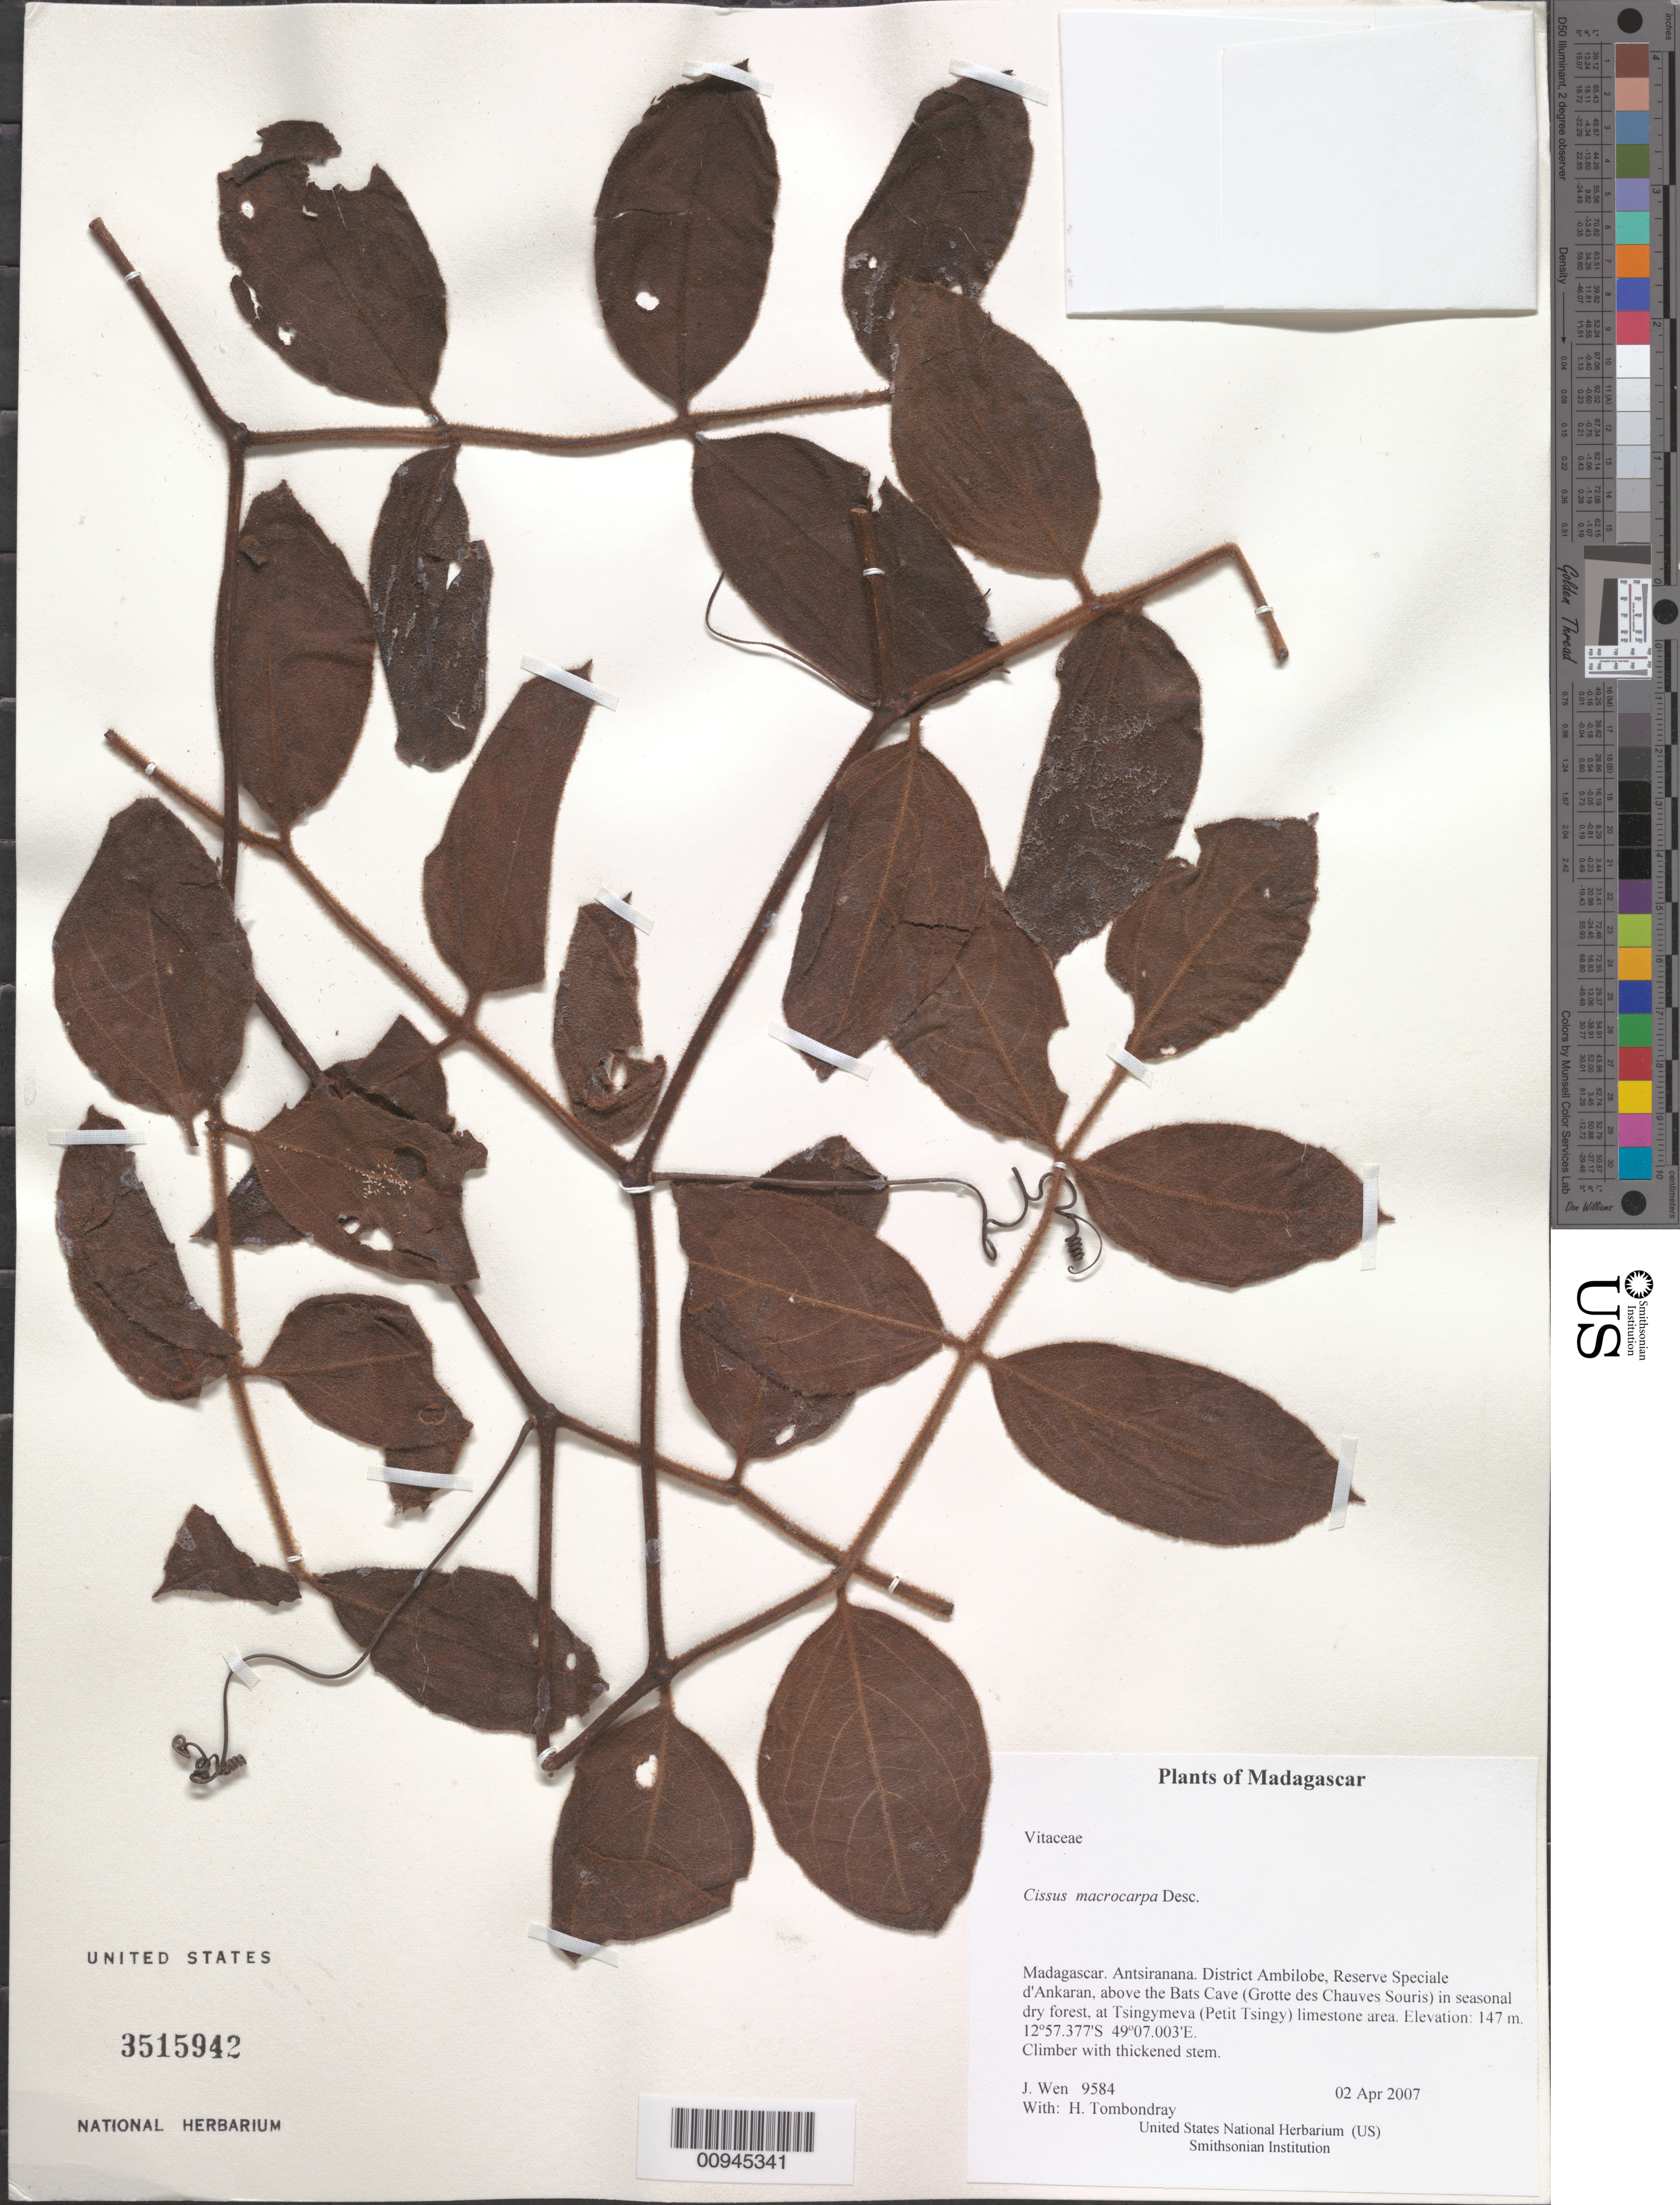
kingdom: Plantae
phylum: Tracheophyta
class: Magnoliopsida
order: Vitales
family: Vitaceae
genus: Cissus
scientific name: Cissus macrocarpa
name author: Desc.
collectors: J. Wen & H. Tombondray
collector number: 9584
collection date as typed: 02 Apr 2007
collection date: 2007-04-02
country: Madagascar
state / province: Diana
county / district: Ambilobe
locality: District Ambilobe, Reserve Speciale d'Ankaran, above the Bats Cave (Grotte des Chauves Souris) in seasonal dry forest, at Tsingymeva (Petit Tsingy) limestone area.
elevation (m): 147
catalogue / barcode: US 3515942